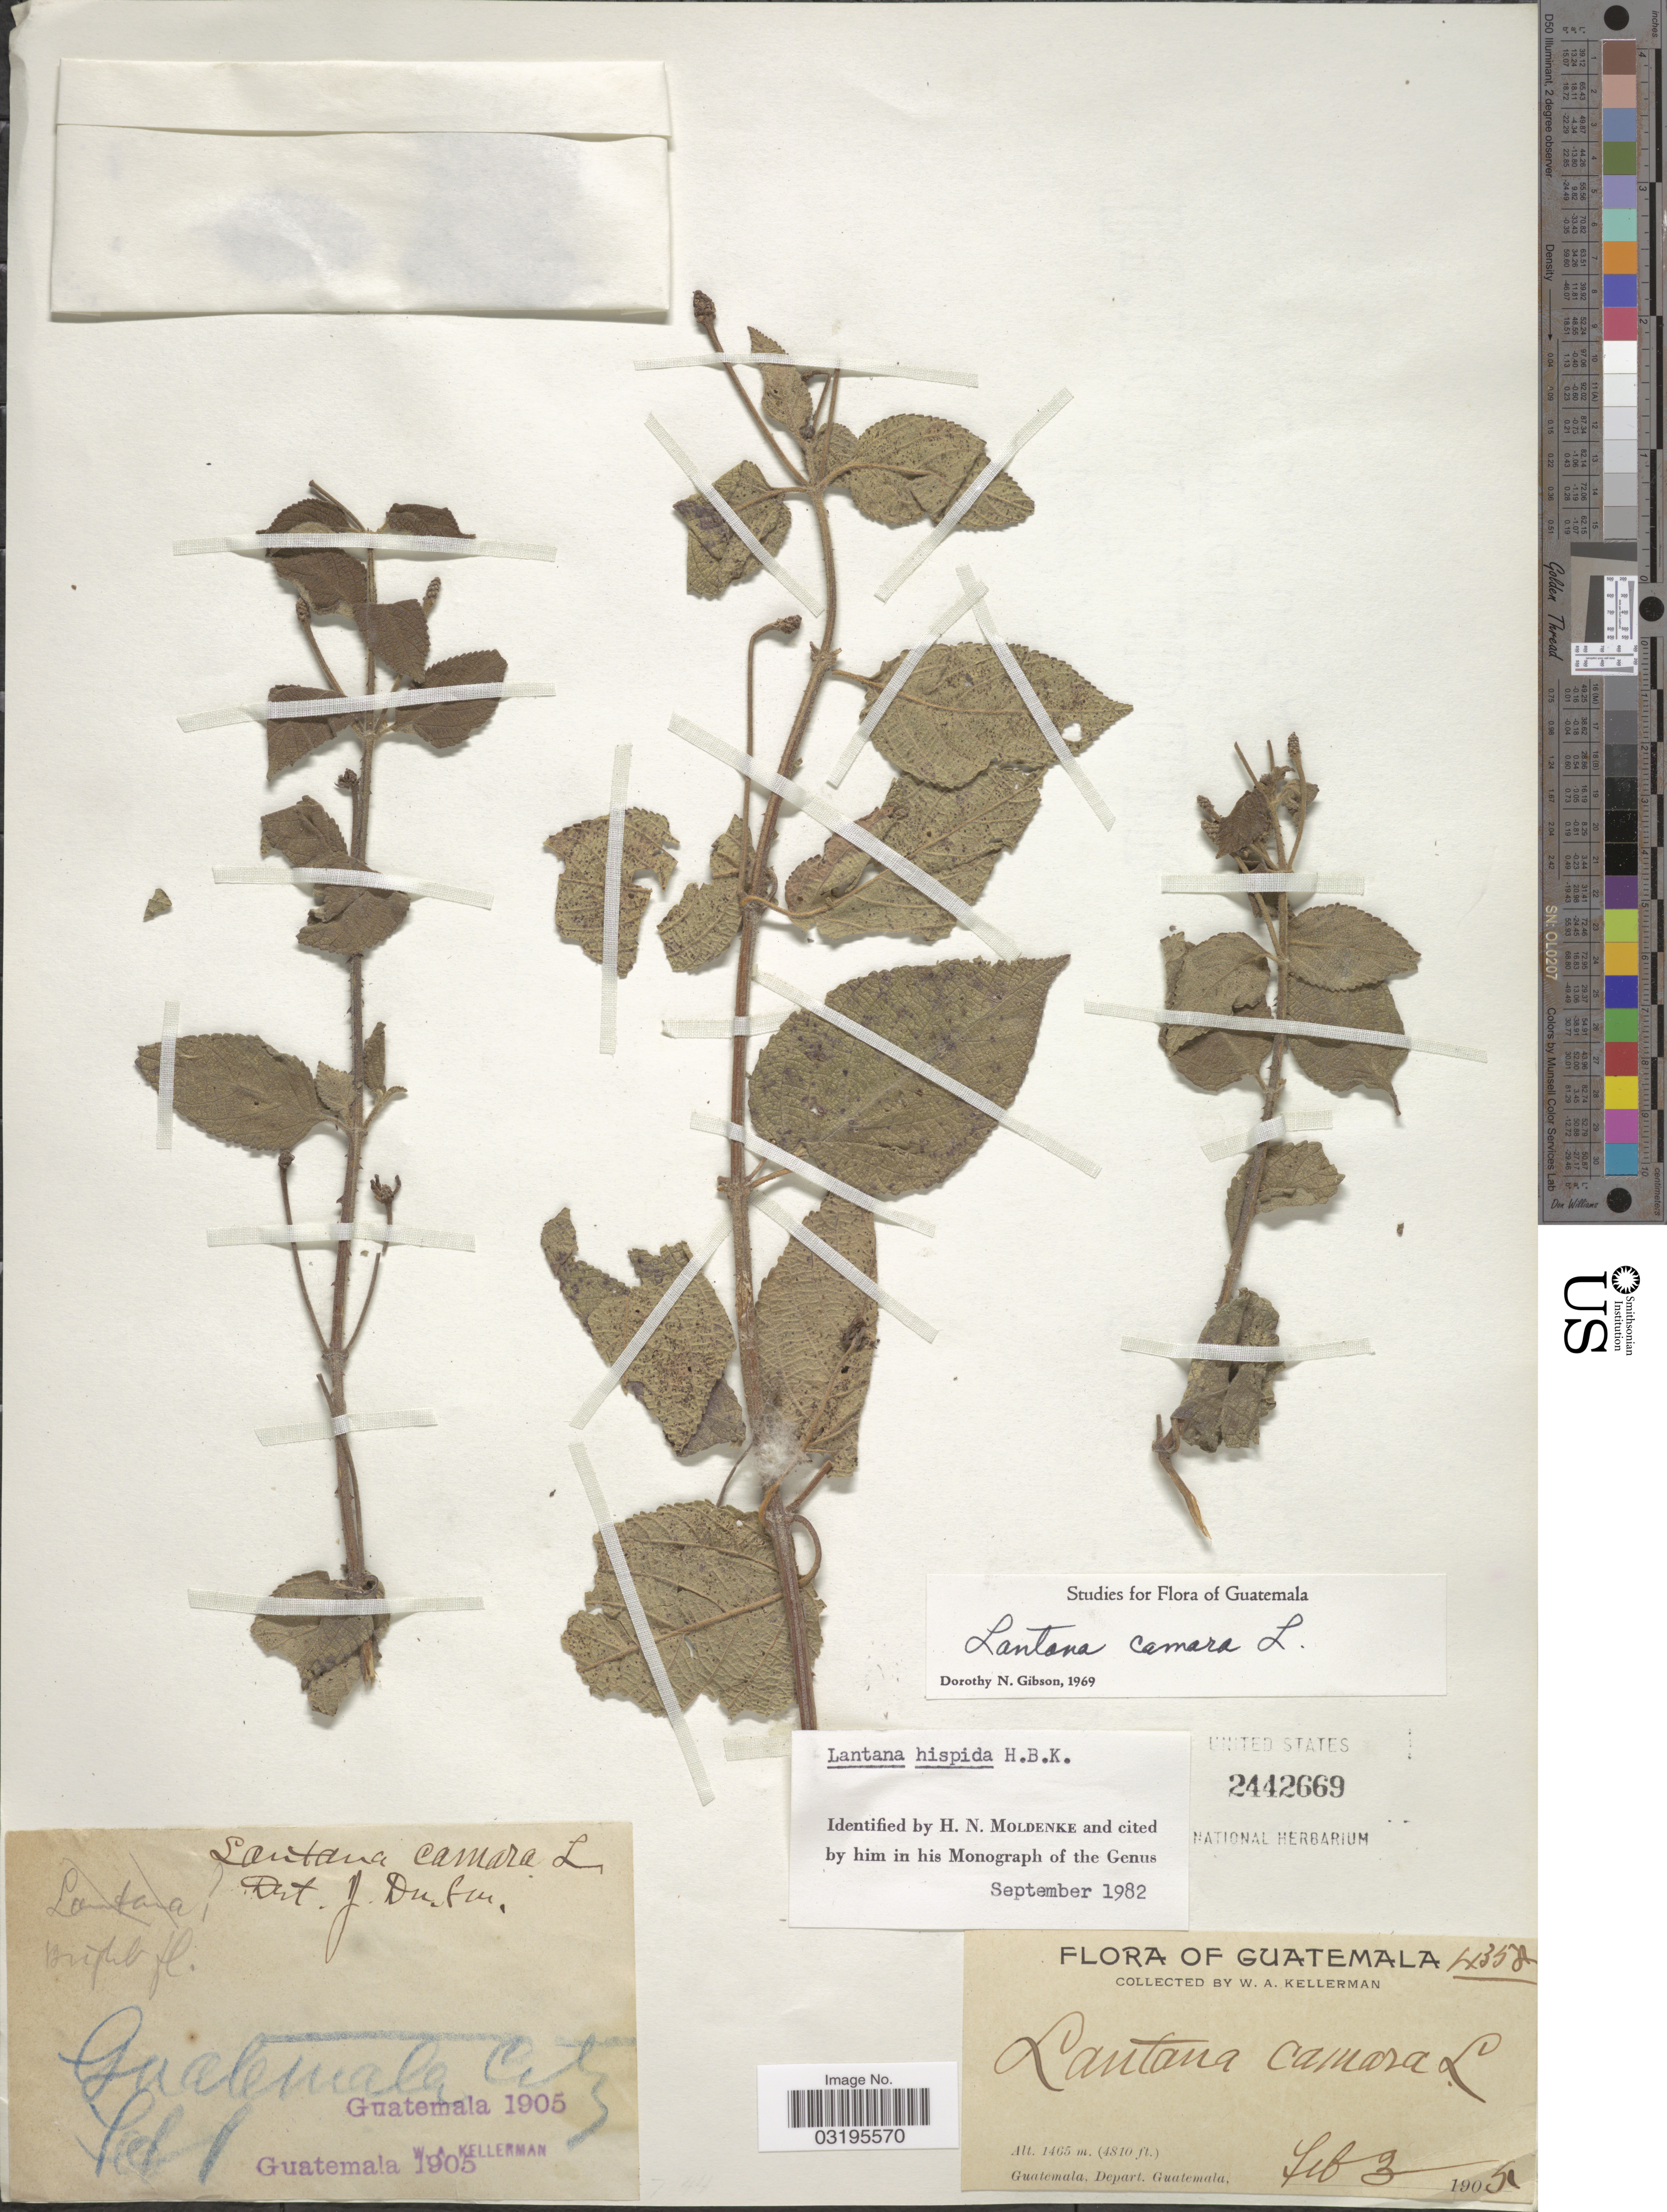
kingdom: Plantae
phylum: Tracheophyta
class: Magnoliopsida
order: Lamiales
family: Verbenaceae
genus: Lantana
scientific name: Lantana hispida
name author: Kunth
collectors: W. Kellerman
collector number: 4358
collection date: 1905-02-03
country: Guatemala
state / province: Guatemala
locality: Depart. Guatemala.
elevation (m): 1465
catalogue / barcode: US 2442669